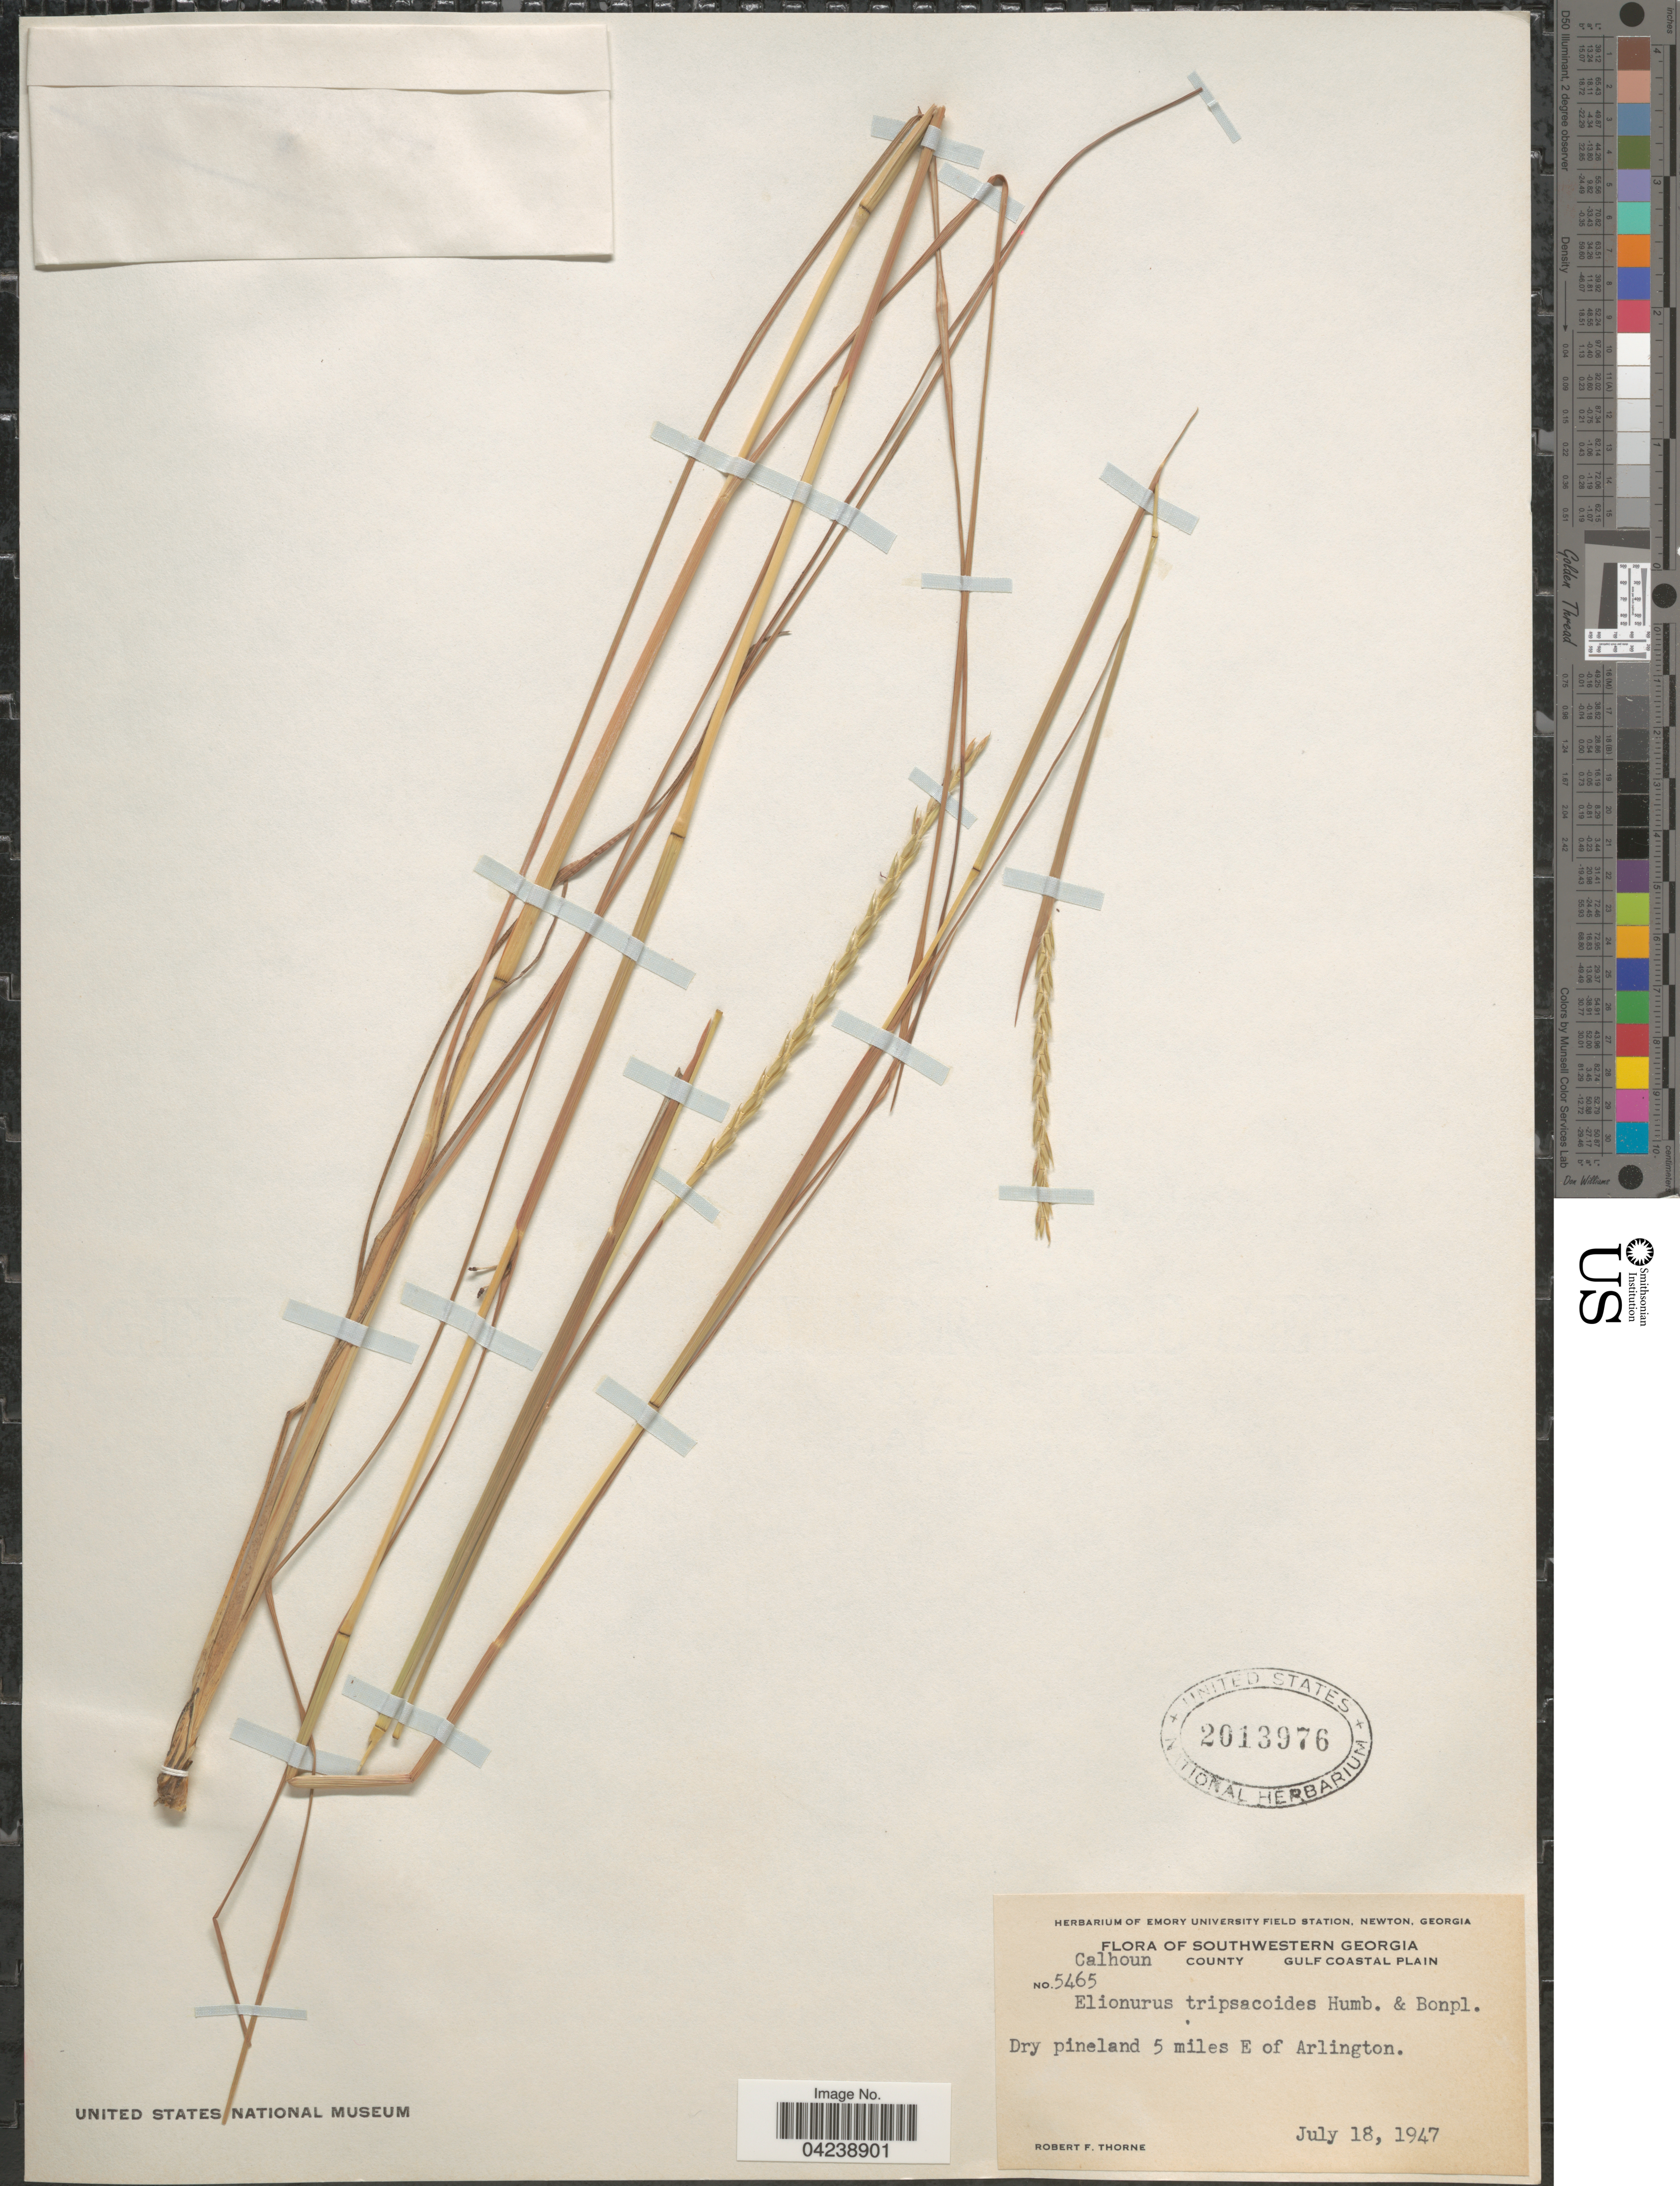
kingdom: Plantae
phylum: Tracheophyta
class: Liliopsida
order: Poales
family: Poaceae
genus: Elionurus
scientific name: Elionurus tripsacoides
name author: Humb. & Bonpl. ex Willd.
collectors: R. F. Thorne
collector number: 5465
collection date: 1947-07-18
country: United States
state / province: Georgia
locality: Southwestern Georgia. Calhoun County. Gulf Coastal Plain. Dry pineland 5 miles E of Arlington.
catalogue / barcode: US 2013976